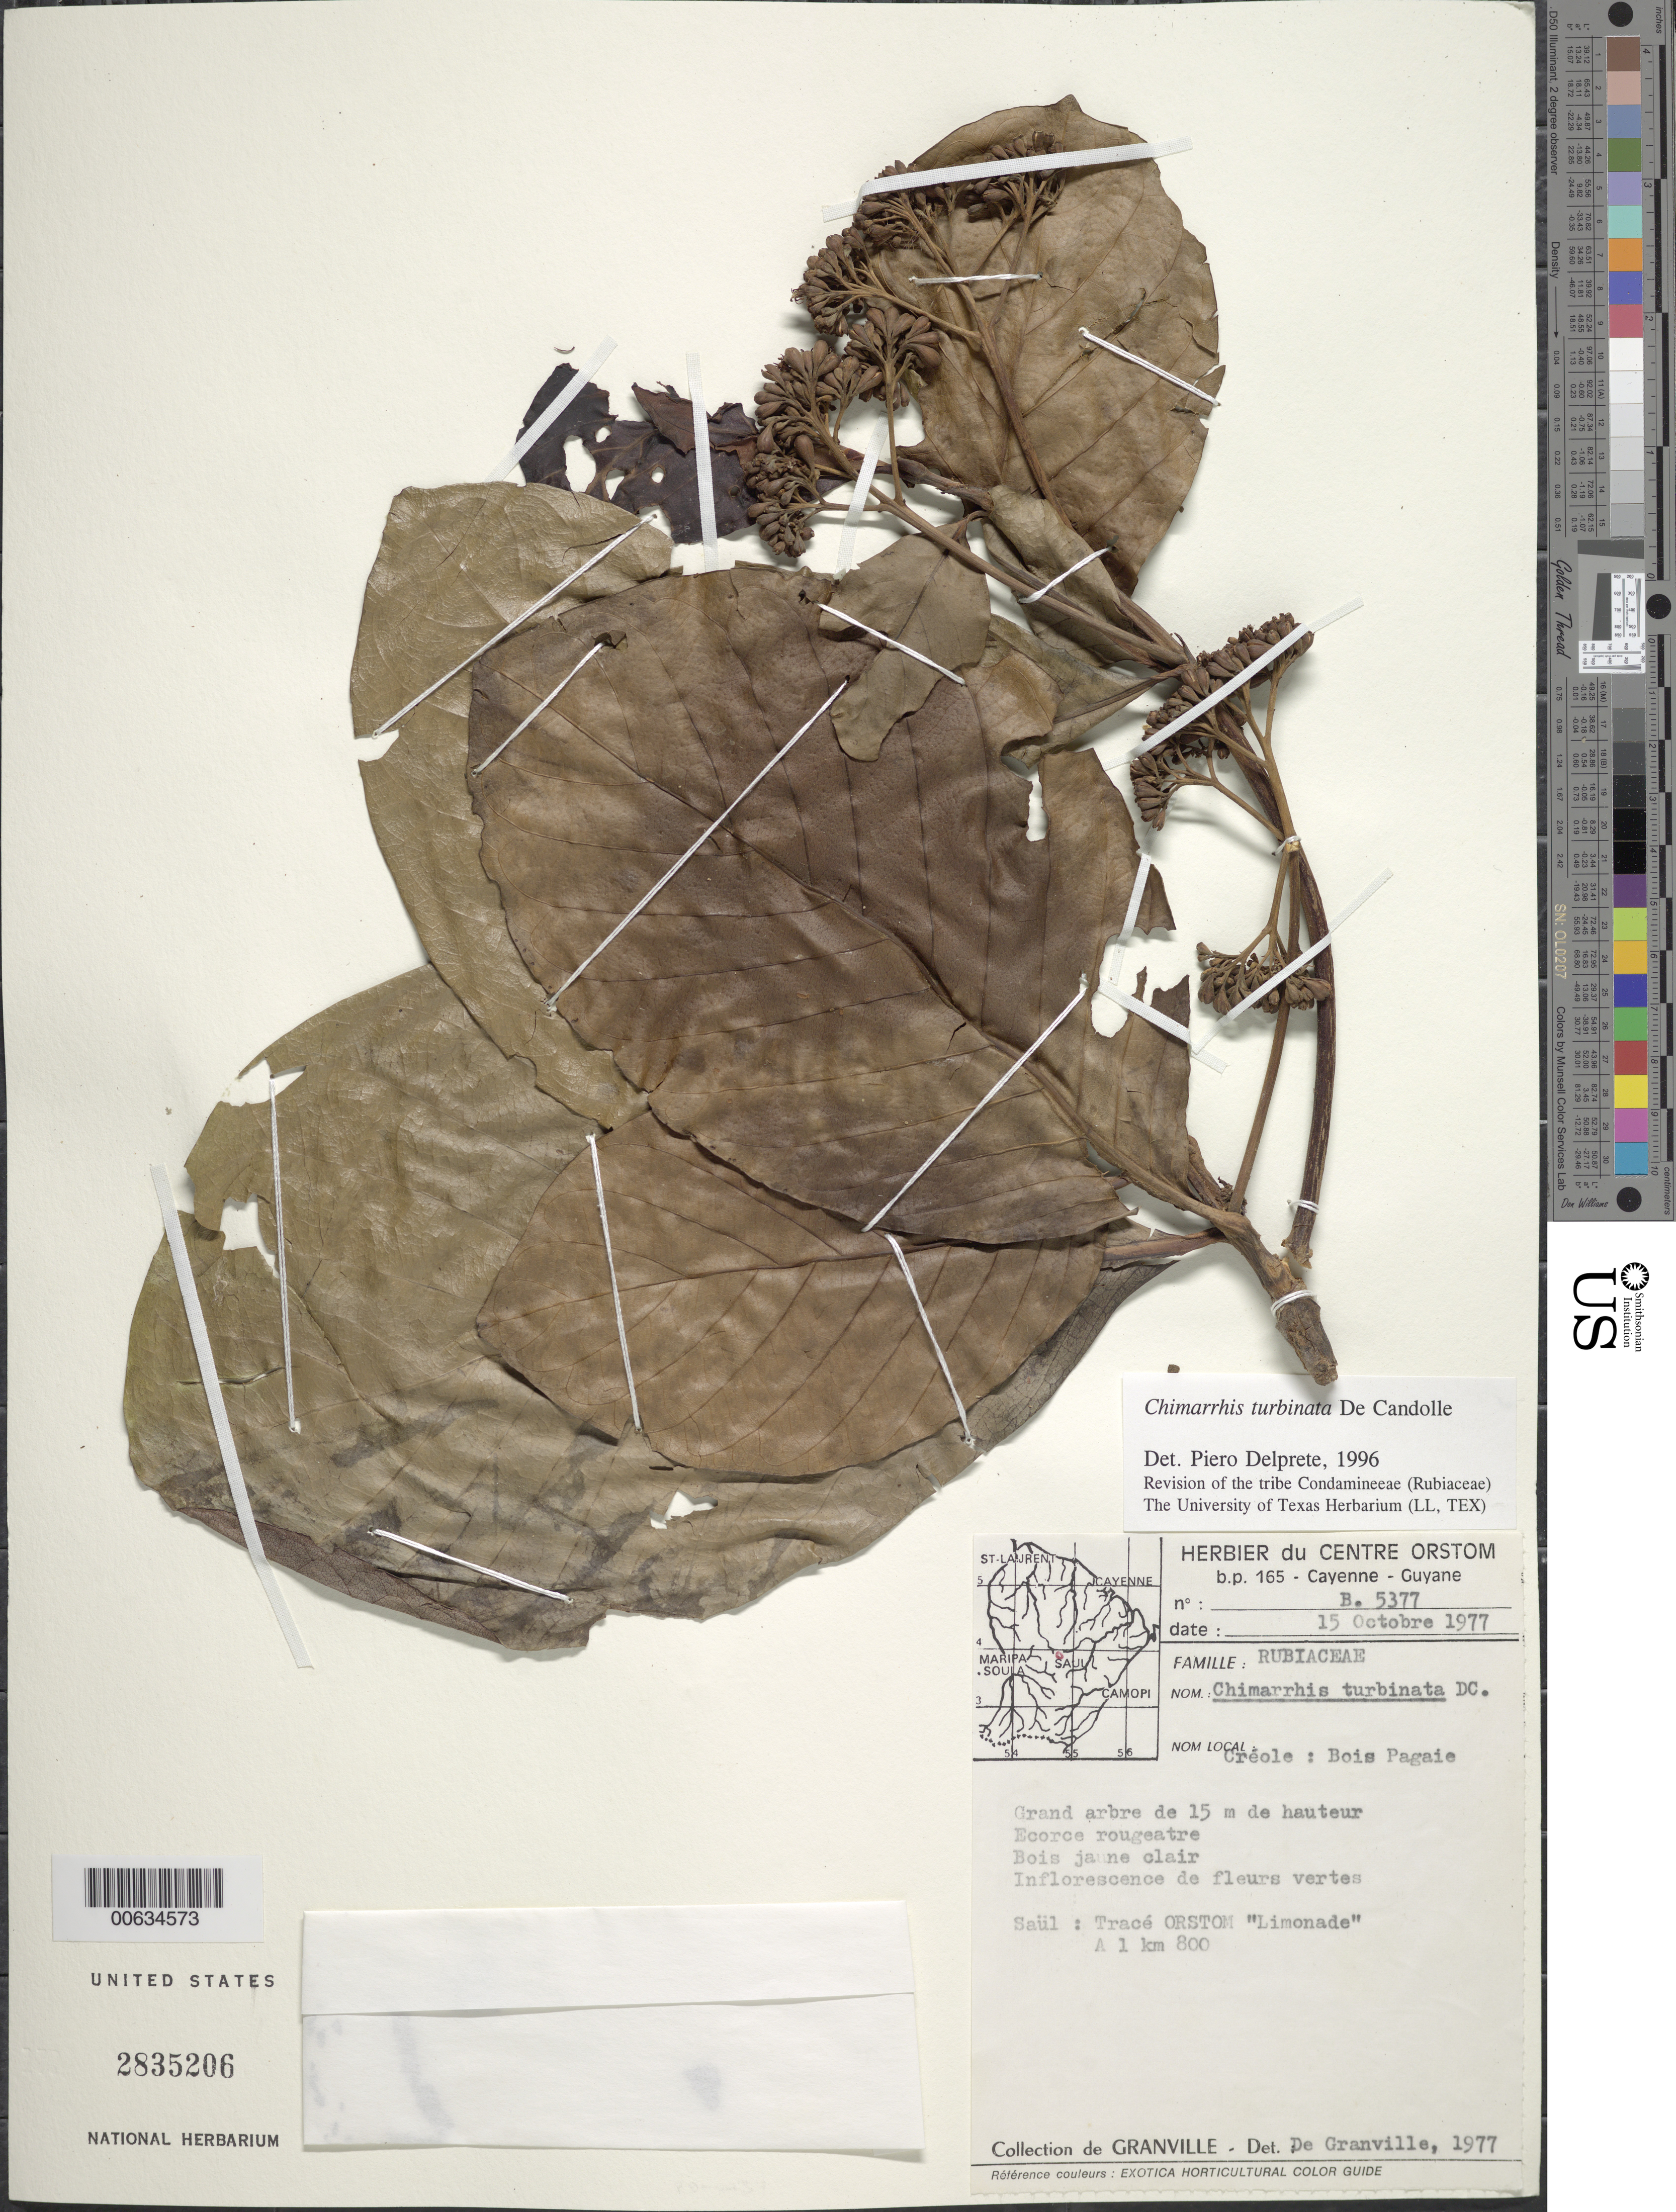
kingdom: Plantae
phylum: Tracheophyta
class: Magnoliopsida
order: Gentianales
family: Rubiaceae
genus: Chimarrhis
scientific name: Chimarrhis turbinata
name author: DC.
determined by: Delprete, P. G., Herb. de Guyane Cay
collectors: J.-J. de Granville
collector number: B 5377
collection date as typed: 15-Oct-77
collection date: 1977-10-15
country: French Guiana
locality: Saül, tracé ORSTOM "Limonade"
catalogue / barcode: US 2835206